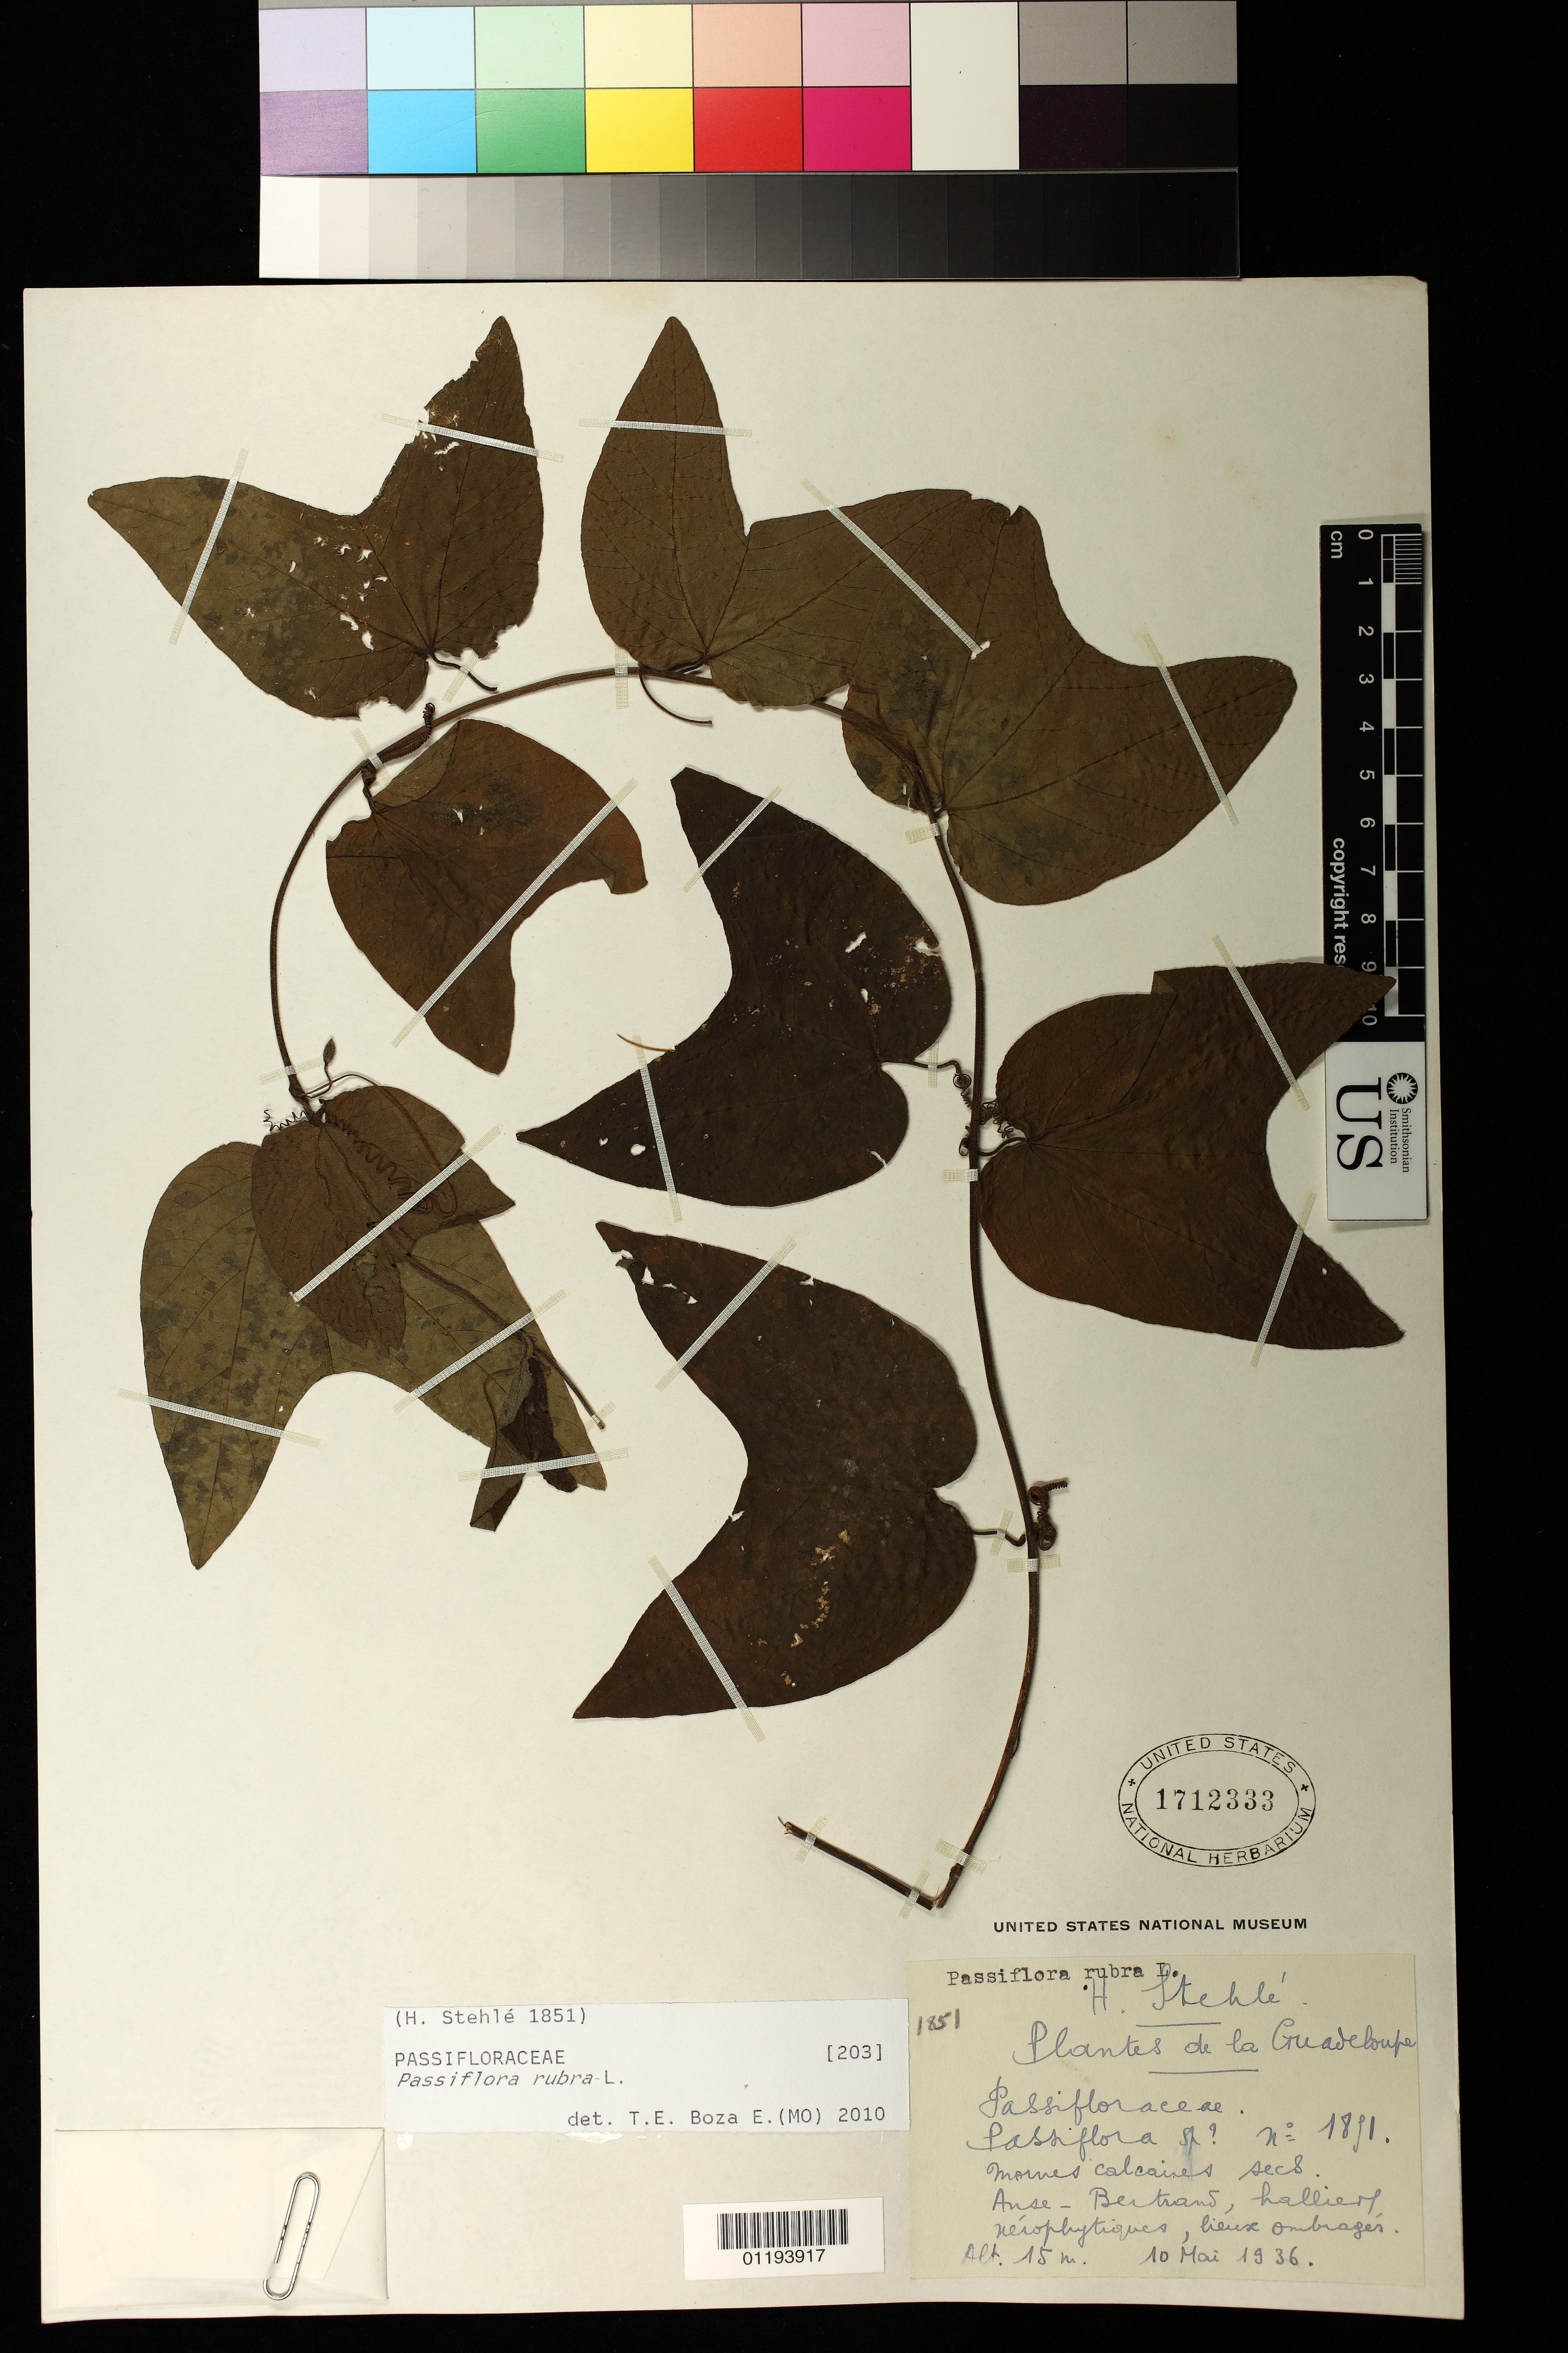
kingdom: Plantae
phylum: Tracheophyta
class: Magnoliopsida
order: Malpighiales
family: Passifloraceae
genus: Passiflora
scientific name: Passiflora rubra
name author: L.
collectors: H. Stehlé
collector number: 1851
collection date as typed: May 10 1936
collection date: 1936-05-10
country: Guadeloupe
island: Basse Terre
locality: Anse-Bertrans [Anse-Bertrand]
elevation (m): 15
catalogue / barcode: US 1712333